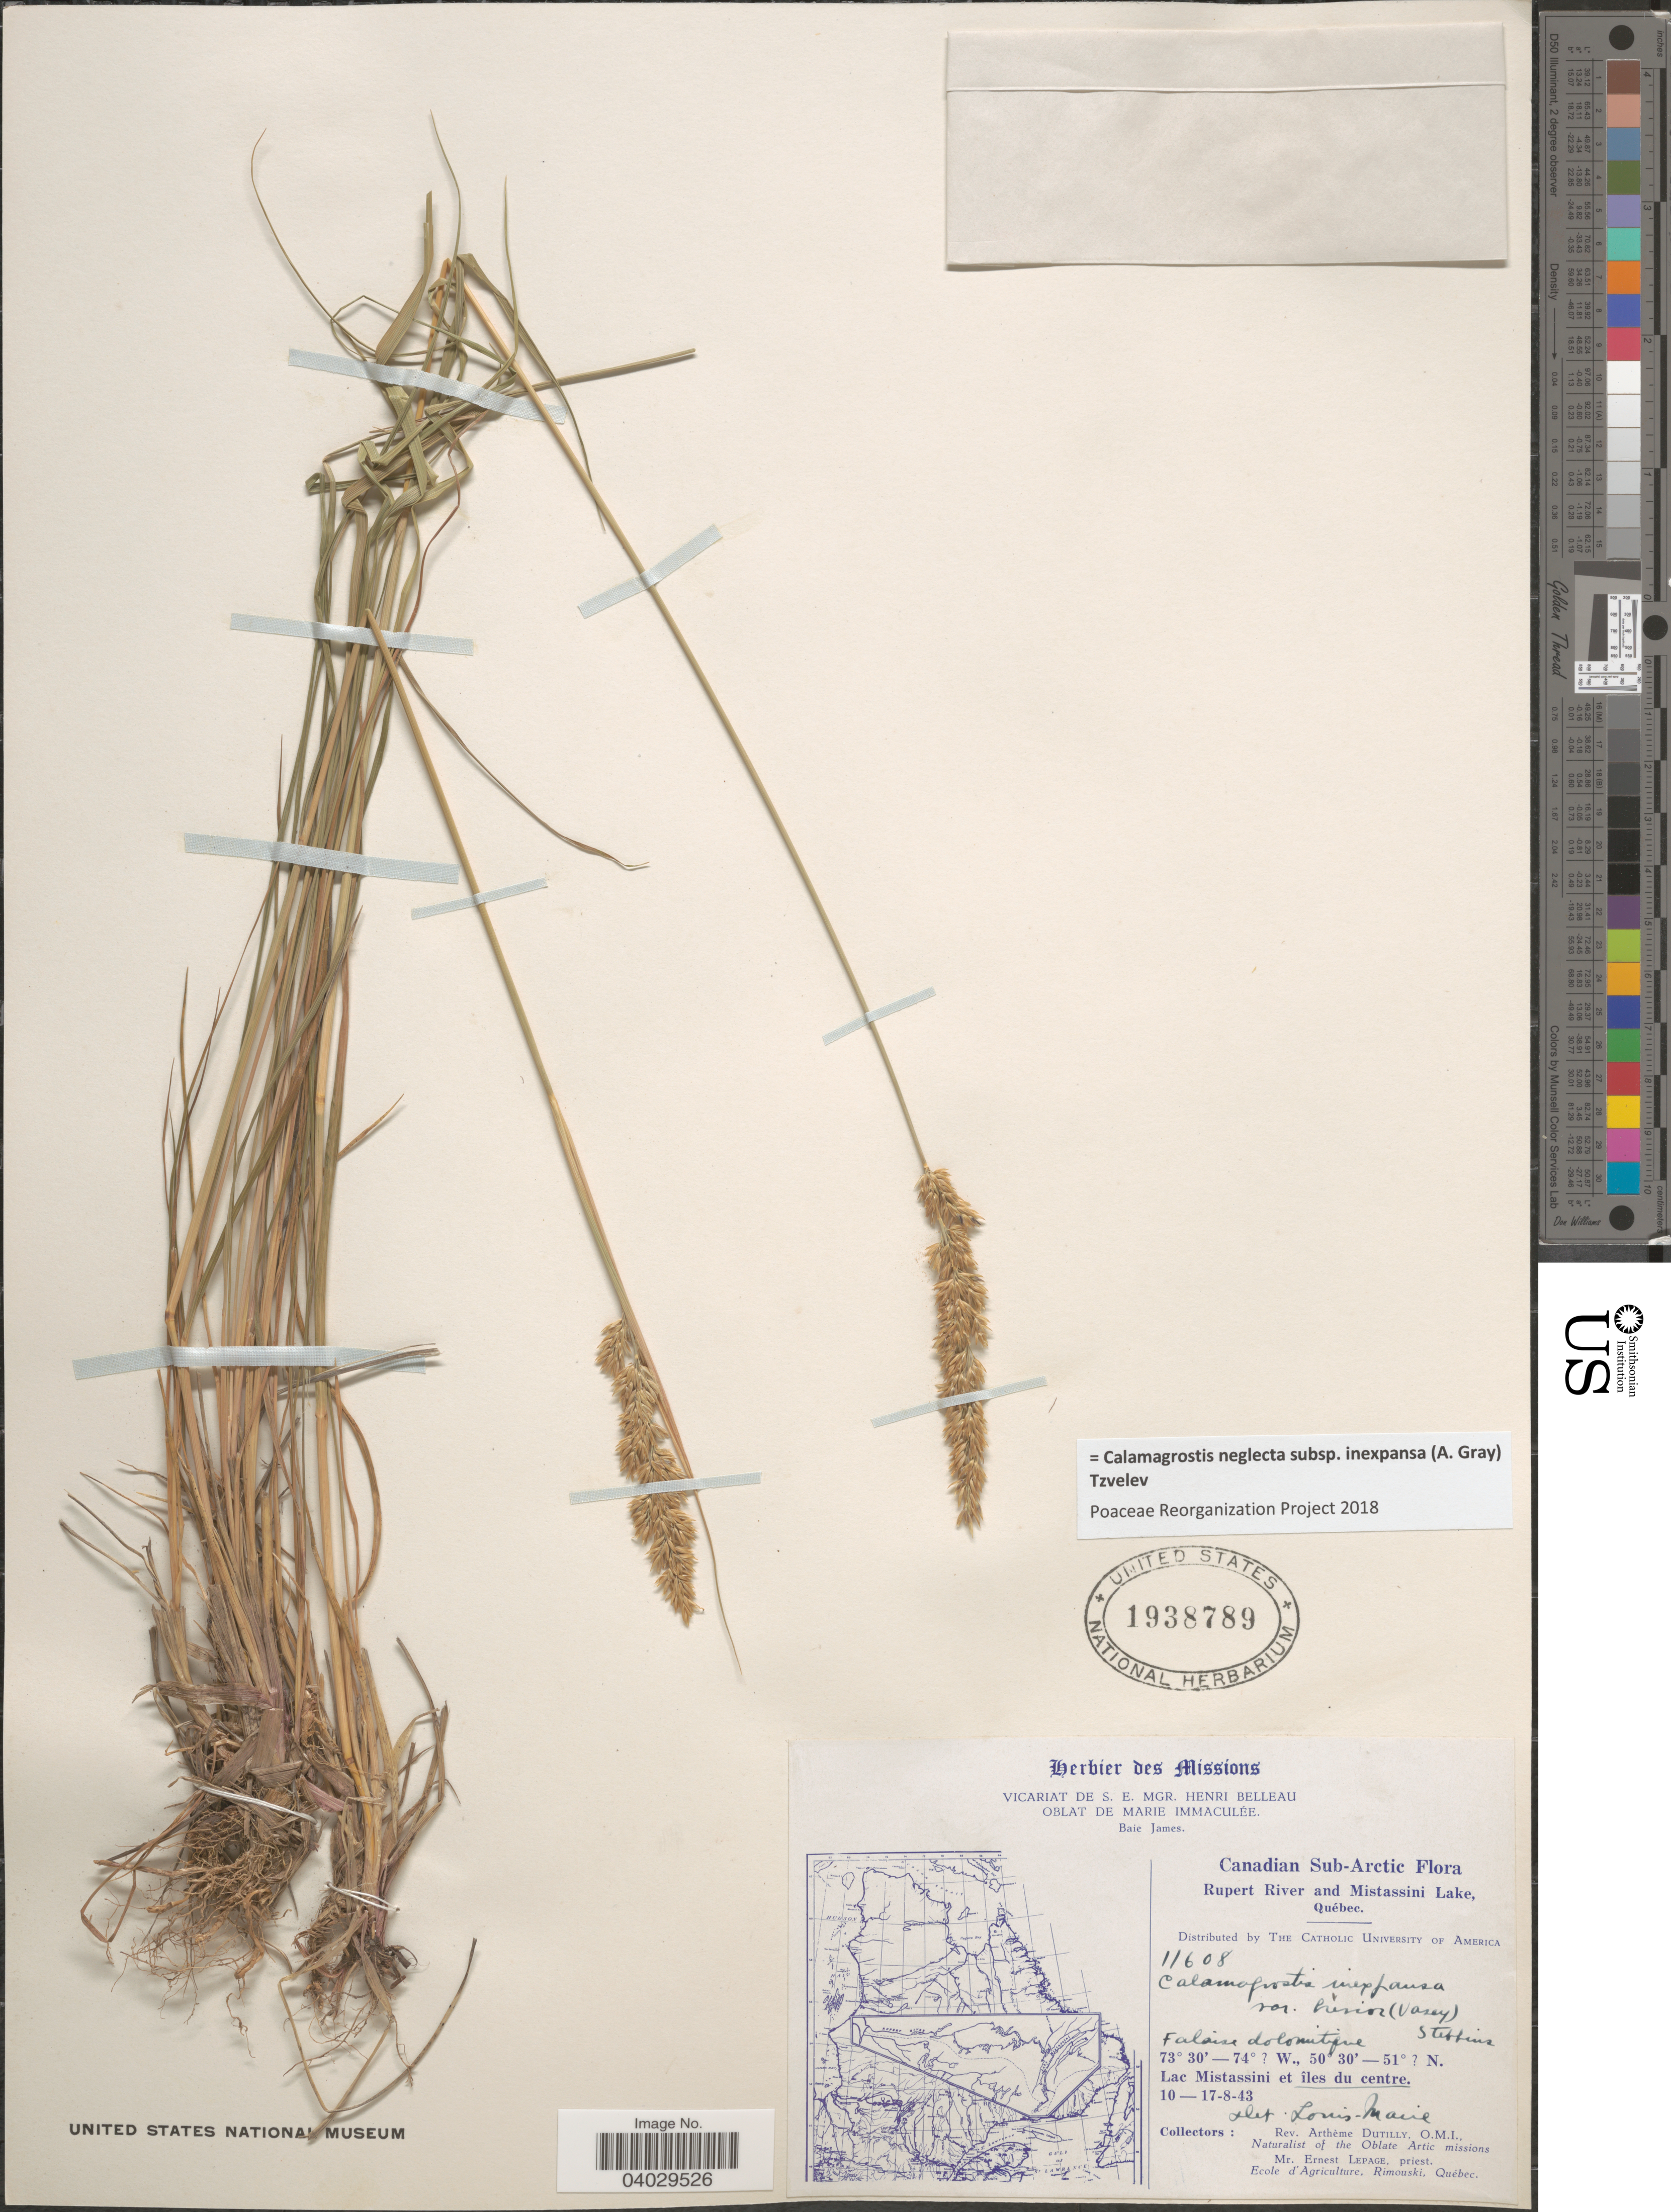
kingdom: Plantae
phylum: Tracheophyta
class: Liliopsida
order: Poales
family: Poaceae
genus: Calamagrostis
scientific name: Calamagrostis neglecta subsp. inexpansa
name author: (A. Gray) Tzvelev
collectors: A. Dutilly & E. Lepage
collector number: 11608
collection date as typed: Transcribed d/m/y: 10/8/43 to 17/8/43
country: Canada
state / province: Quebec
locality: Canadian Sub-Arctic. Rupert River and Mistassini Lake. Lac Mistassini et îles du centre.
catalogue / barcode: US 1938789